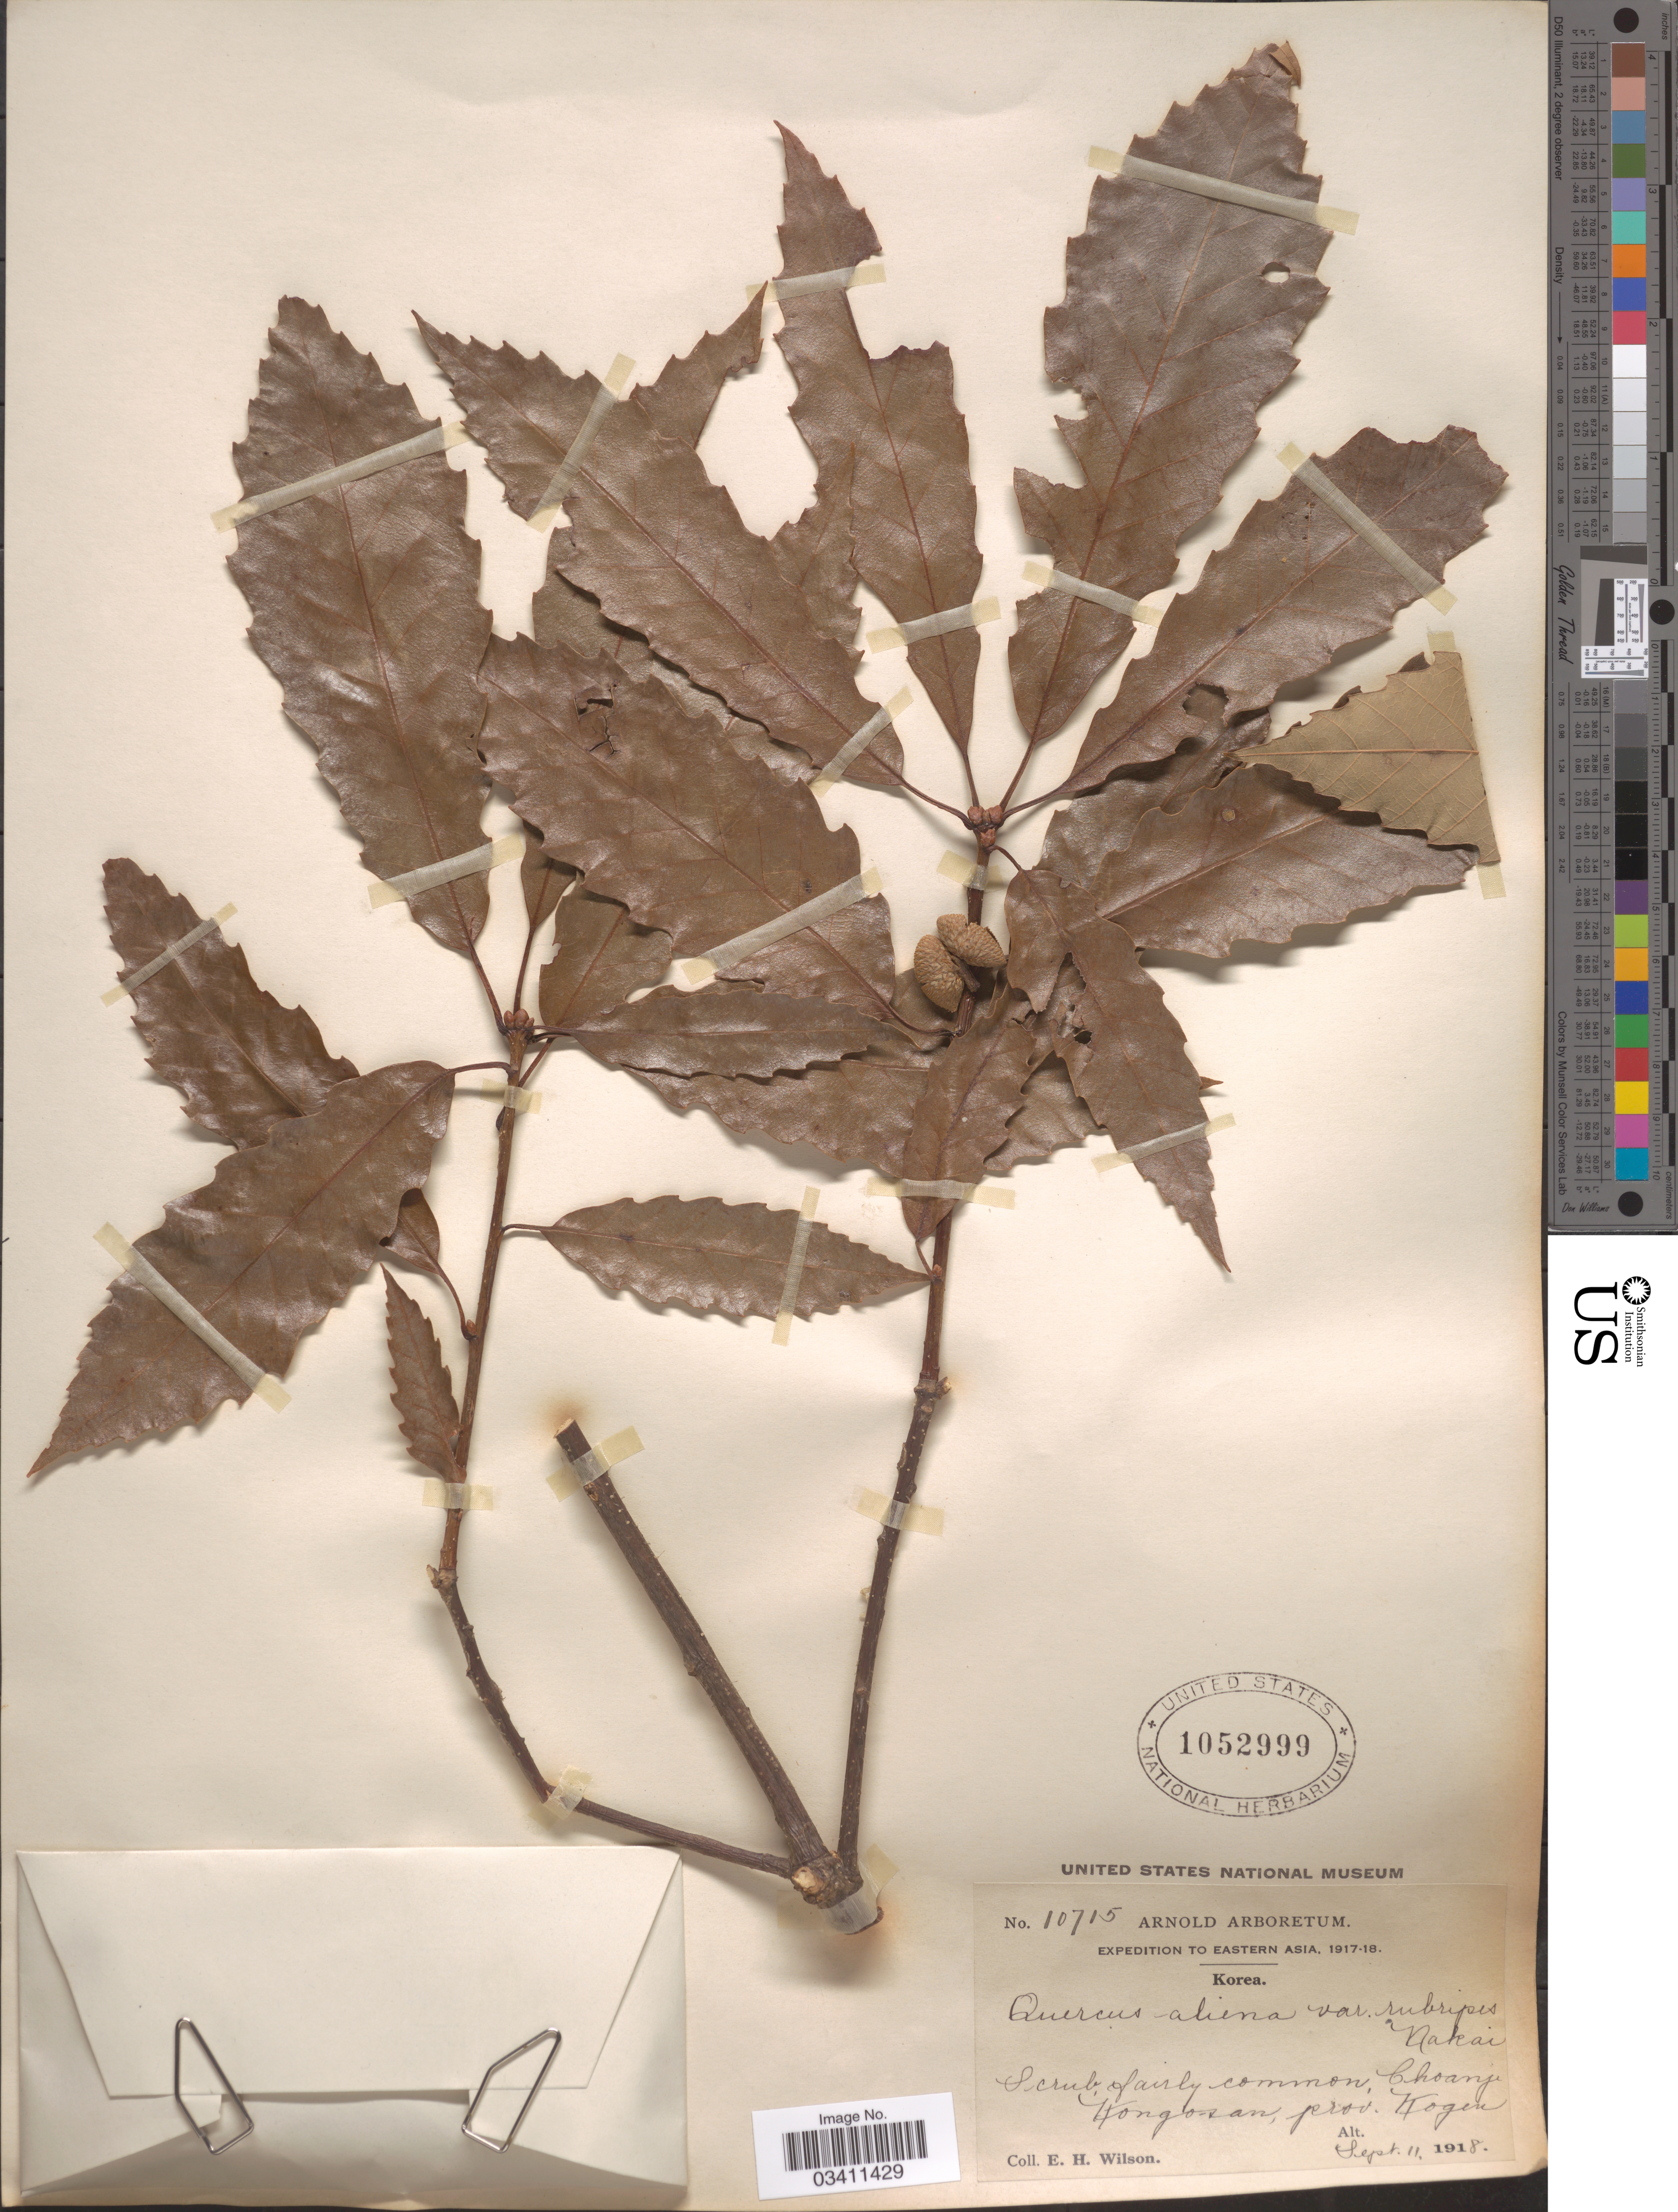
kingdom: Plantae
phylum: Tracheophyta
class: Magnoliopsida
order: Fagales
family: Fagaceae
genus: Quercus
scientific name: Quercus aliena var. rubripes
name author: Nakai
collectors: E. Wilson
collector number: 10715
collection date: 1918-09-11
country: North Korea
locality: Choanji Kongo-san, prov. Kogen.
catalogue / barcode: US 1052999